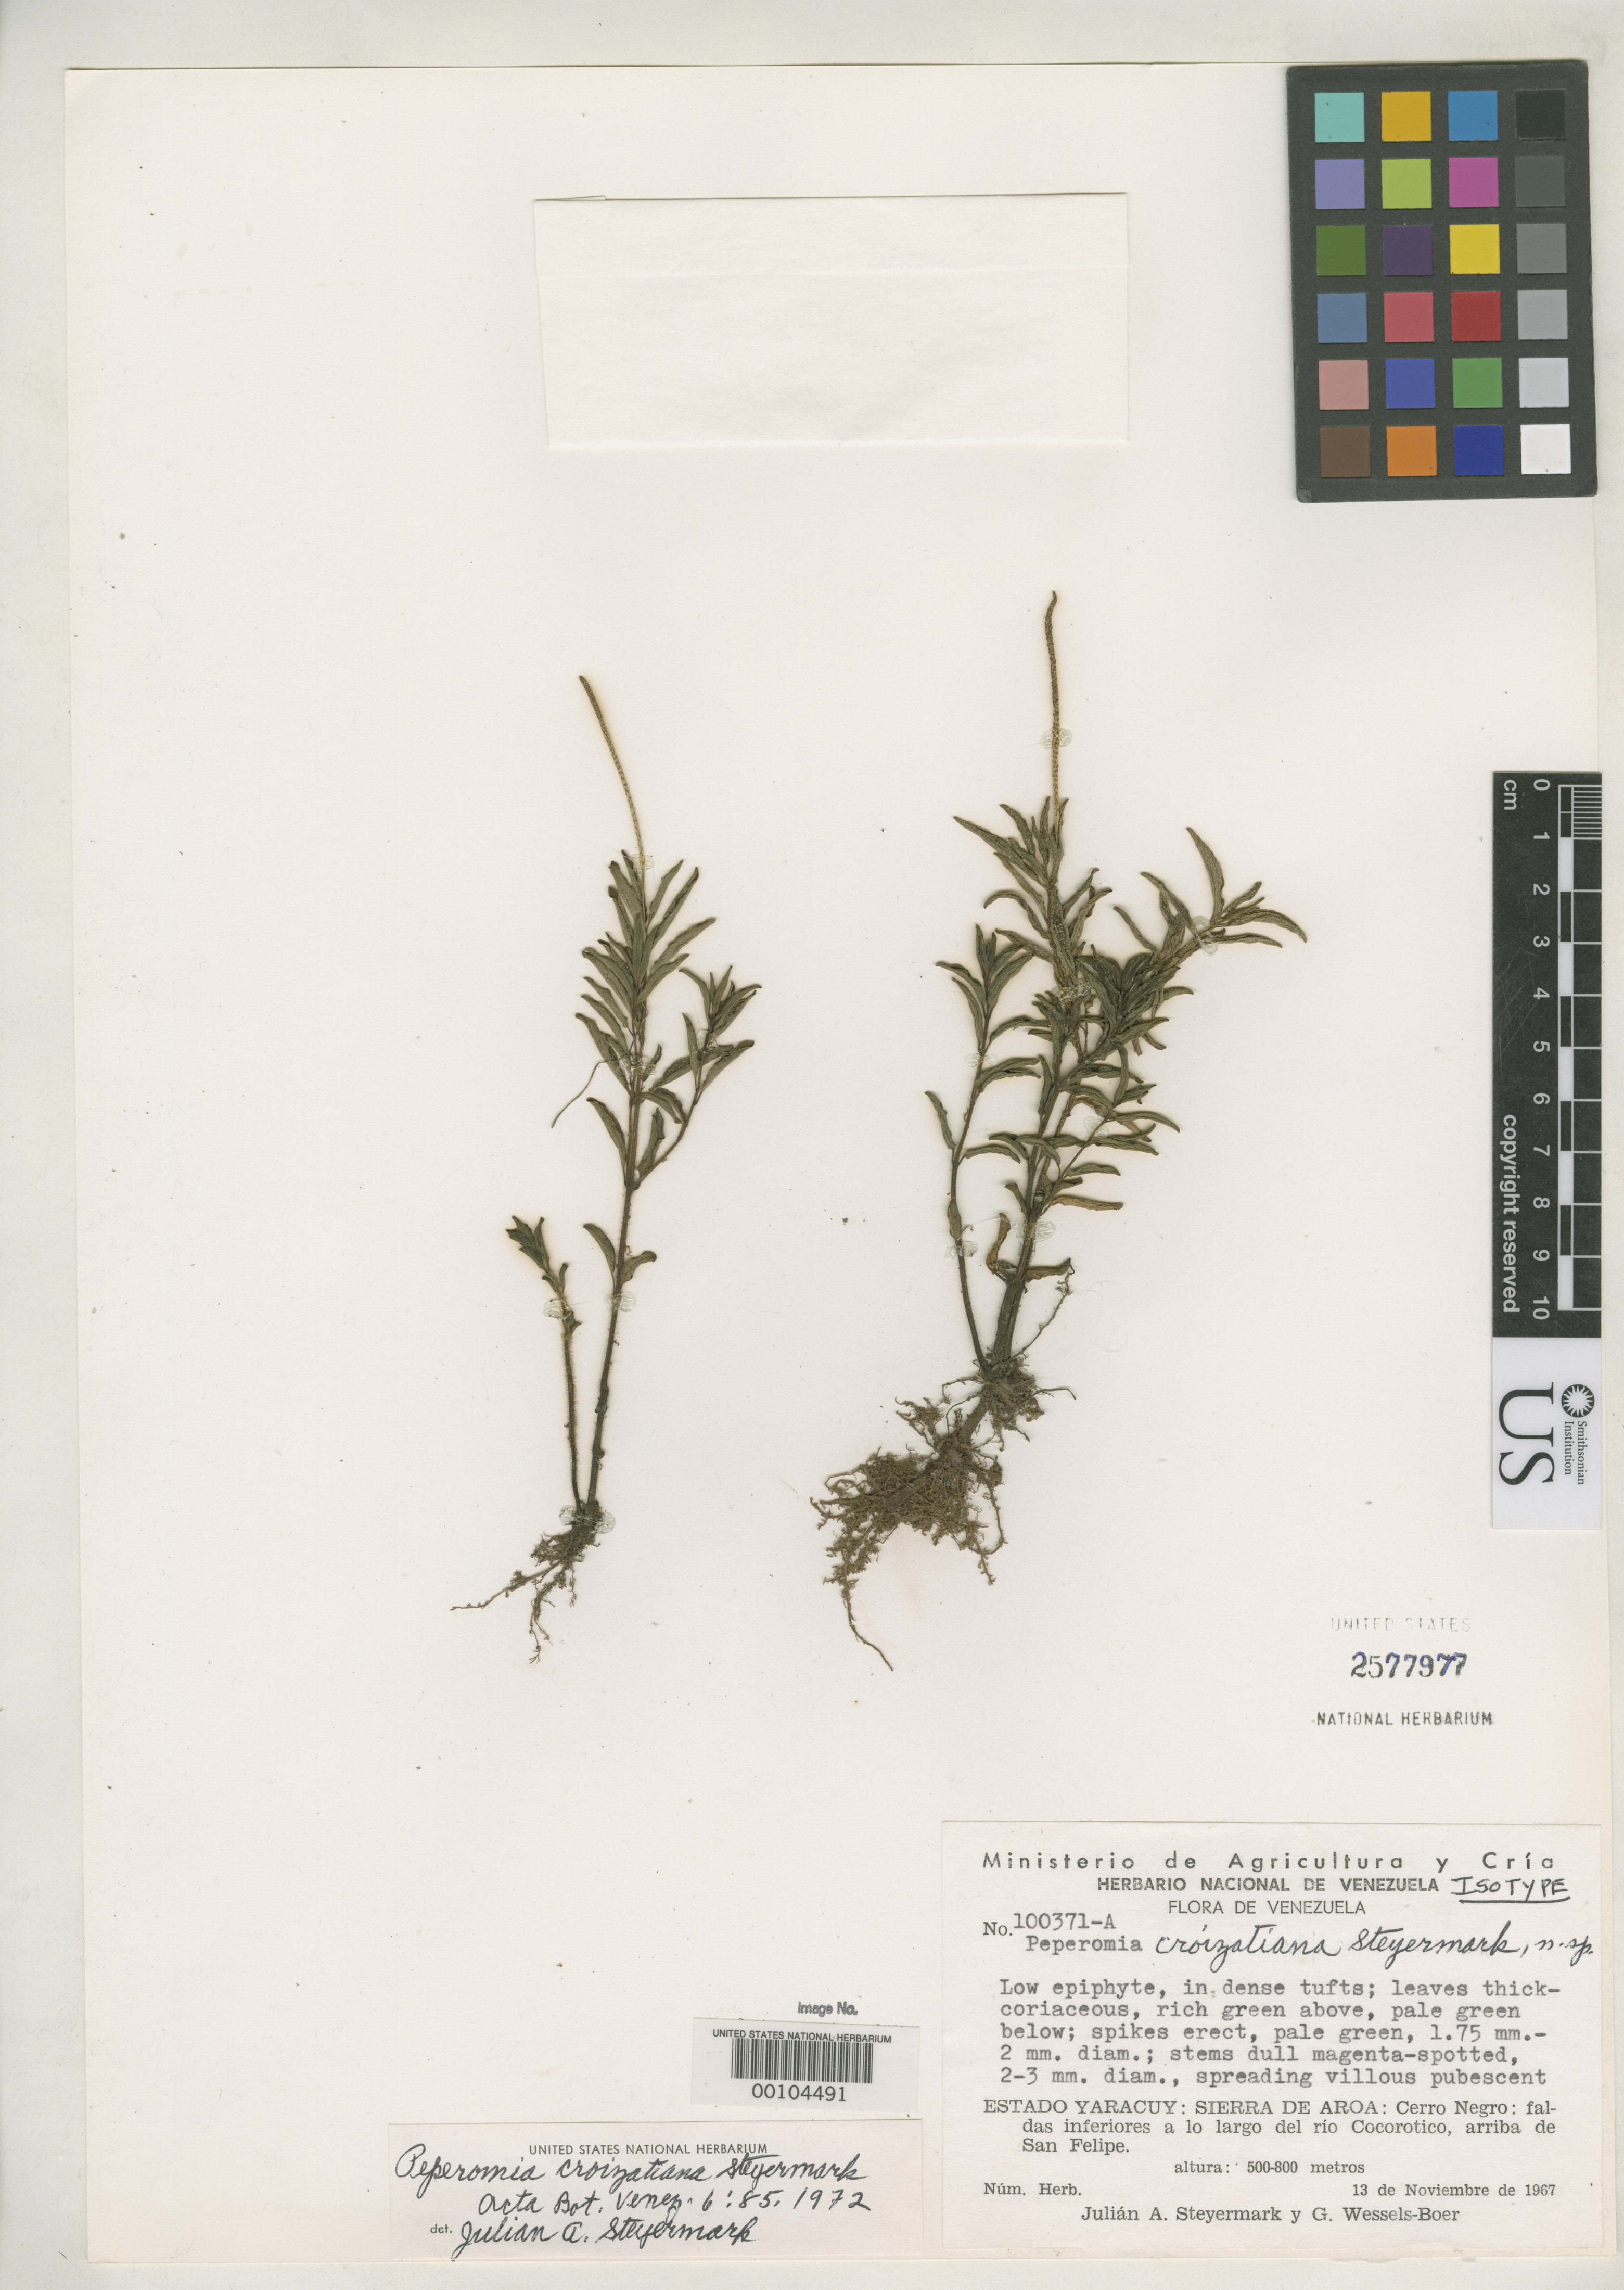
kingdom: Plantae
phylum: Tracheophyta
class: Magnoliopsida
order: Piperales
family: Piperaceae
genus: Peperomia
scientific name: Peperomia croizatiana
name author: Steyerm.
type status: Isotype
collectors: J. Steyermark & J. G. Wessels Boer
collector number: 100371 a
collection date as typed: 13 Nov 1967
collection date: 1967-11-13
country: Venezuela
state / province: Yaracuy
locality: Sierra de aroa, Cerro Negro, above San Felipe.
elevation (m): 500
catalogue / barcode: US 2577977